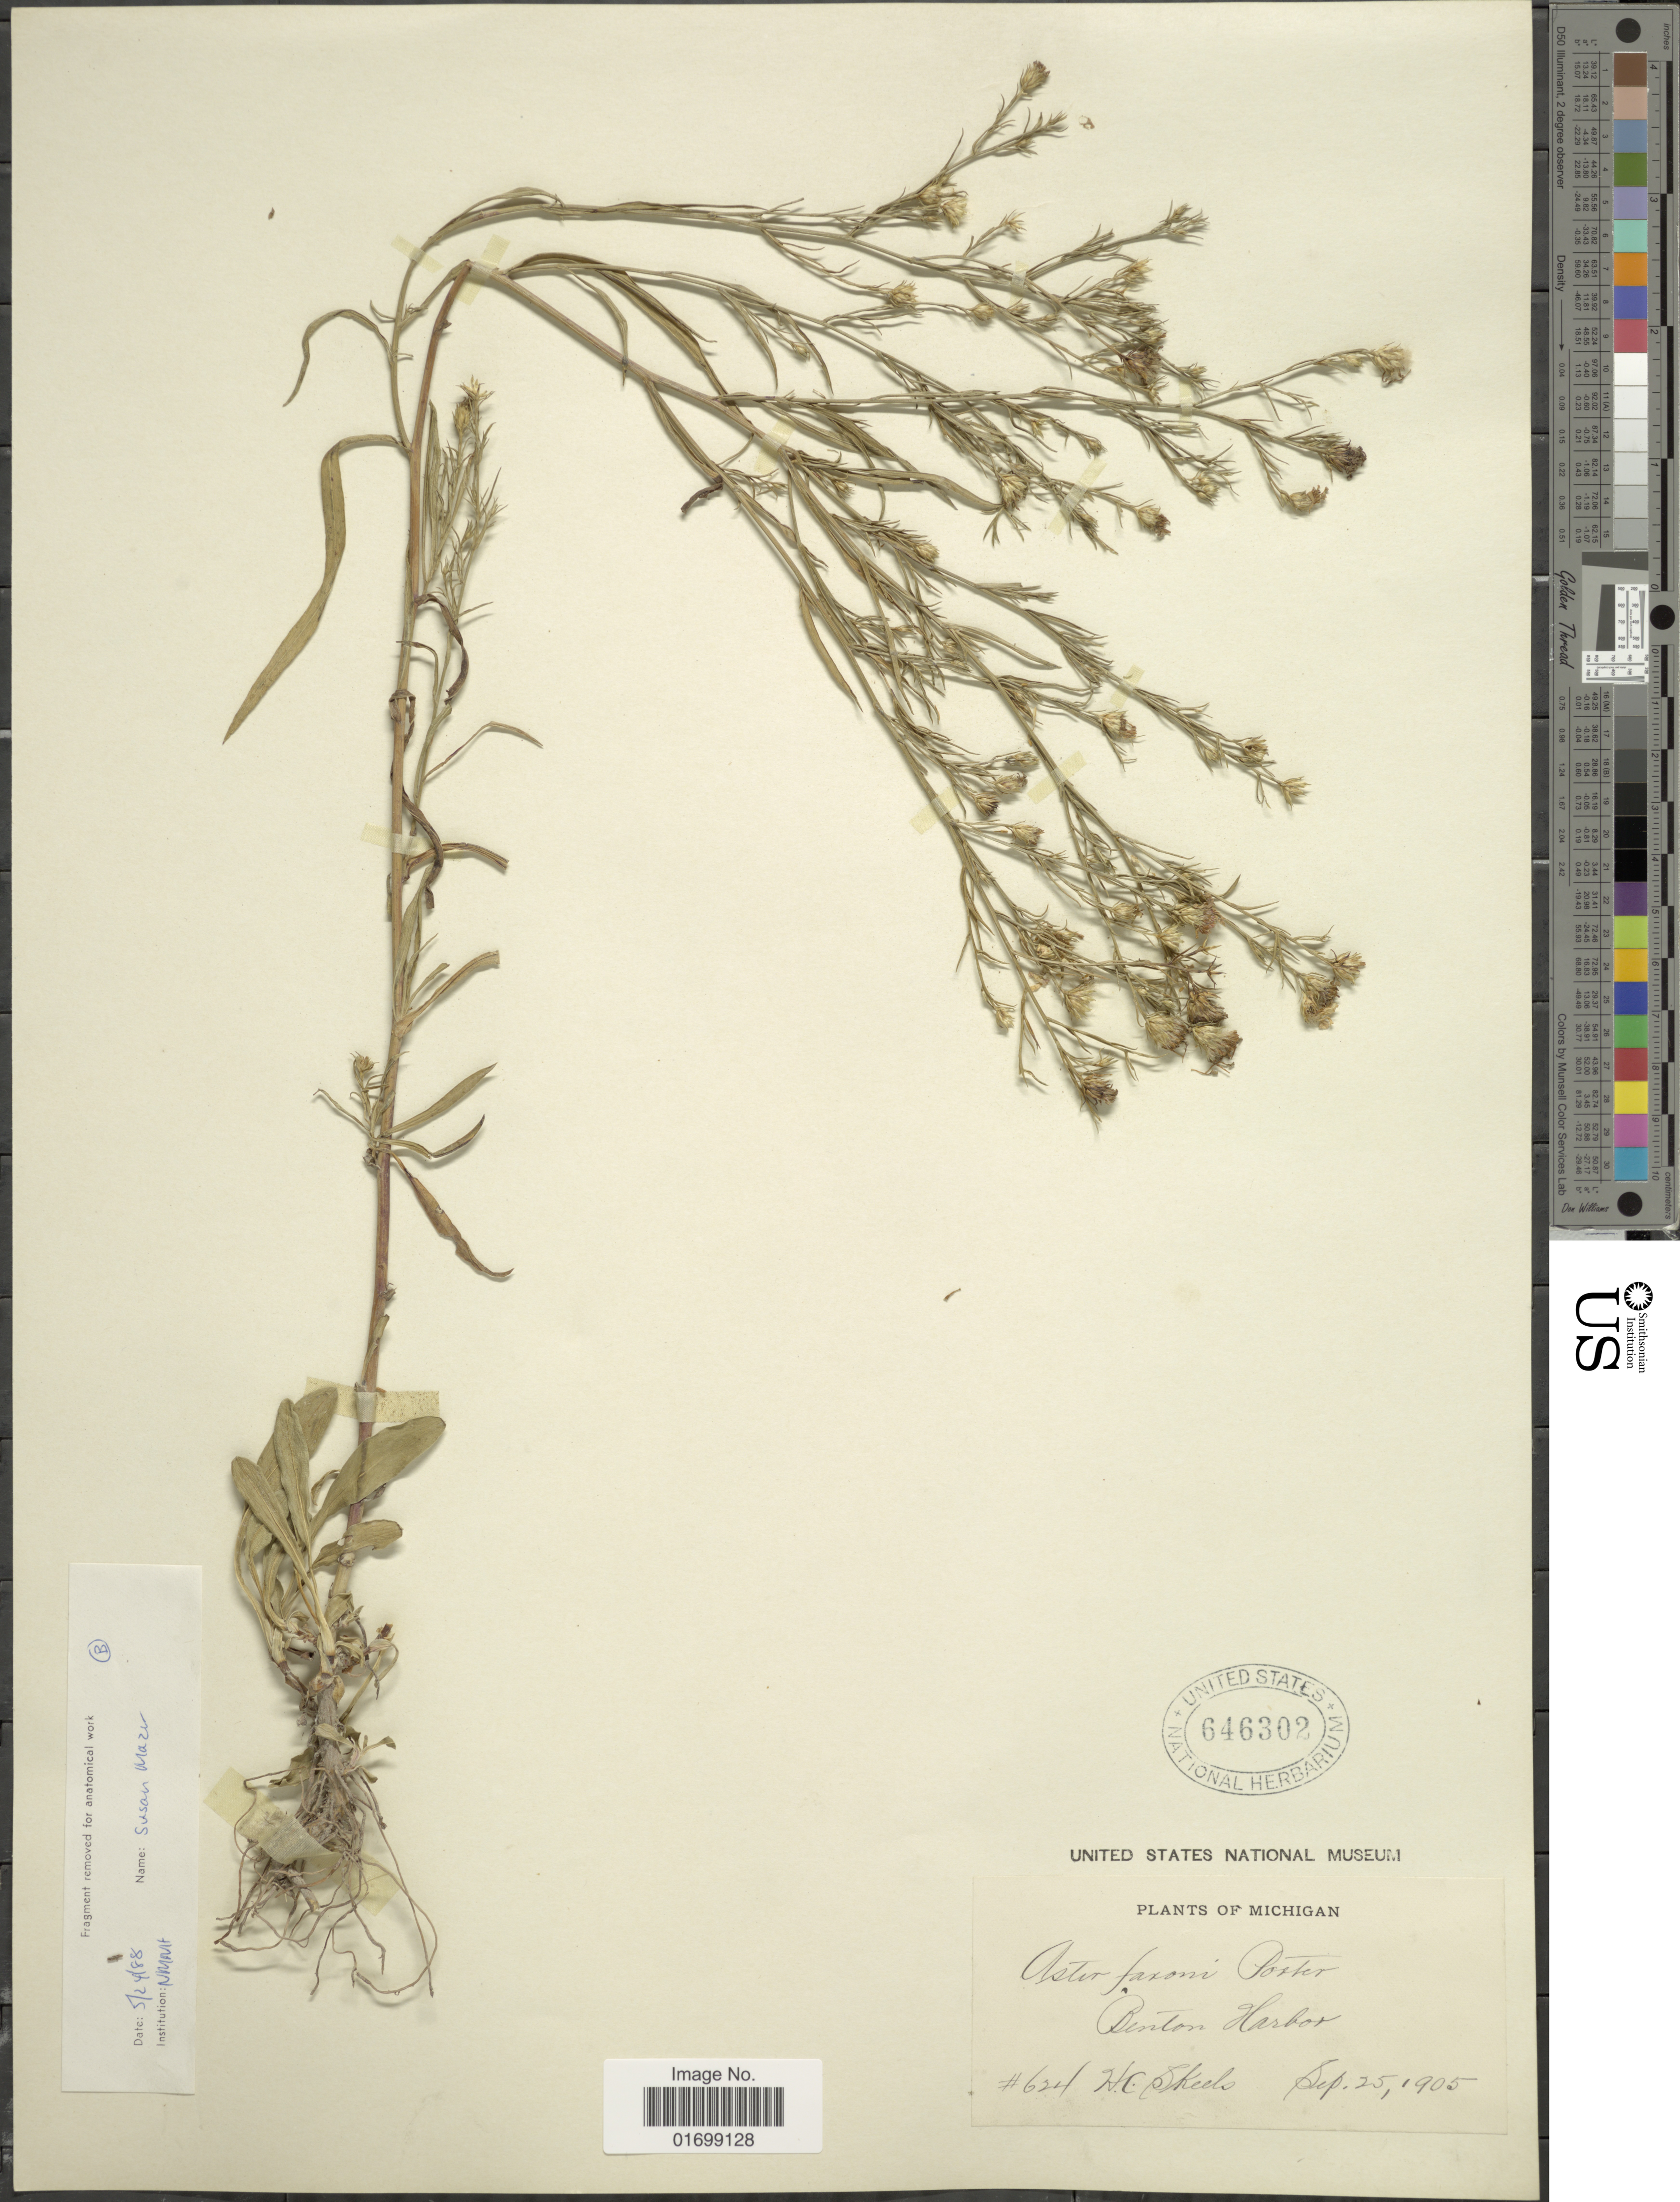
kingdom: Plantae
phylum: Tracheophyta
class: Magnoliopsida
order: Asterales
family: Asteraceae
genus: Symphyotrichum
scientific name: Symphyotrichum pilosum var. pringlei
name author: (A. Gray) G.L. Nesom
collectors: H. Skeels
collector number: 624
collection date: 1905-09-25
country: United States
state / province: Michigan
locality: Benton Harbor.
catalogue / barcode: US 646302